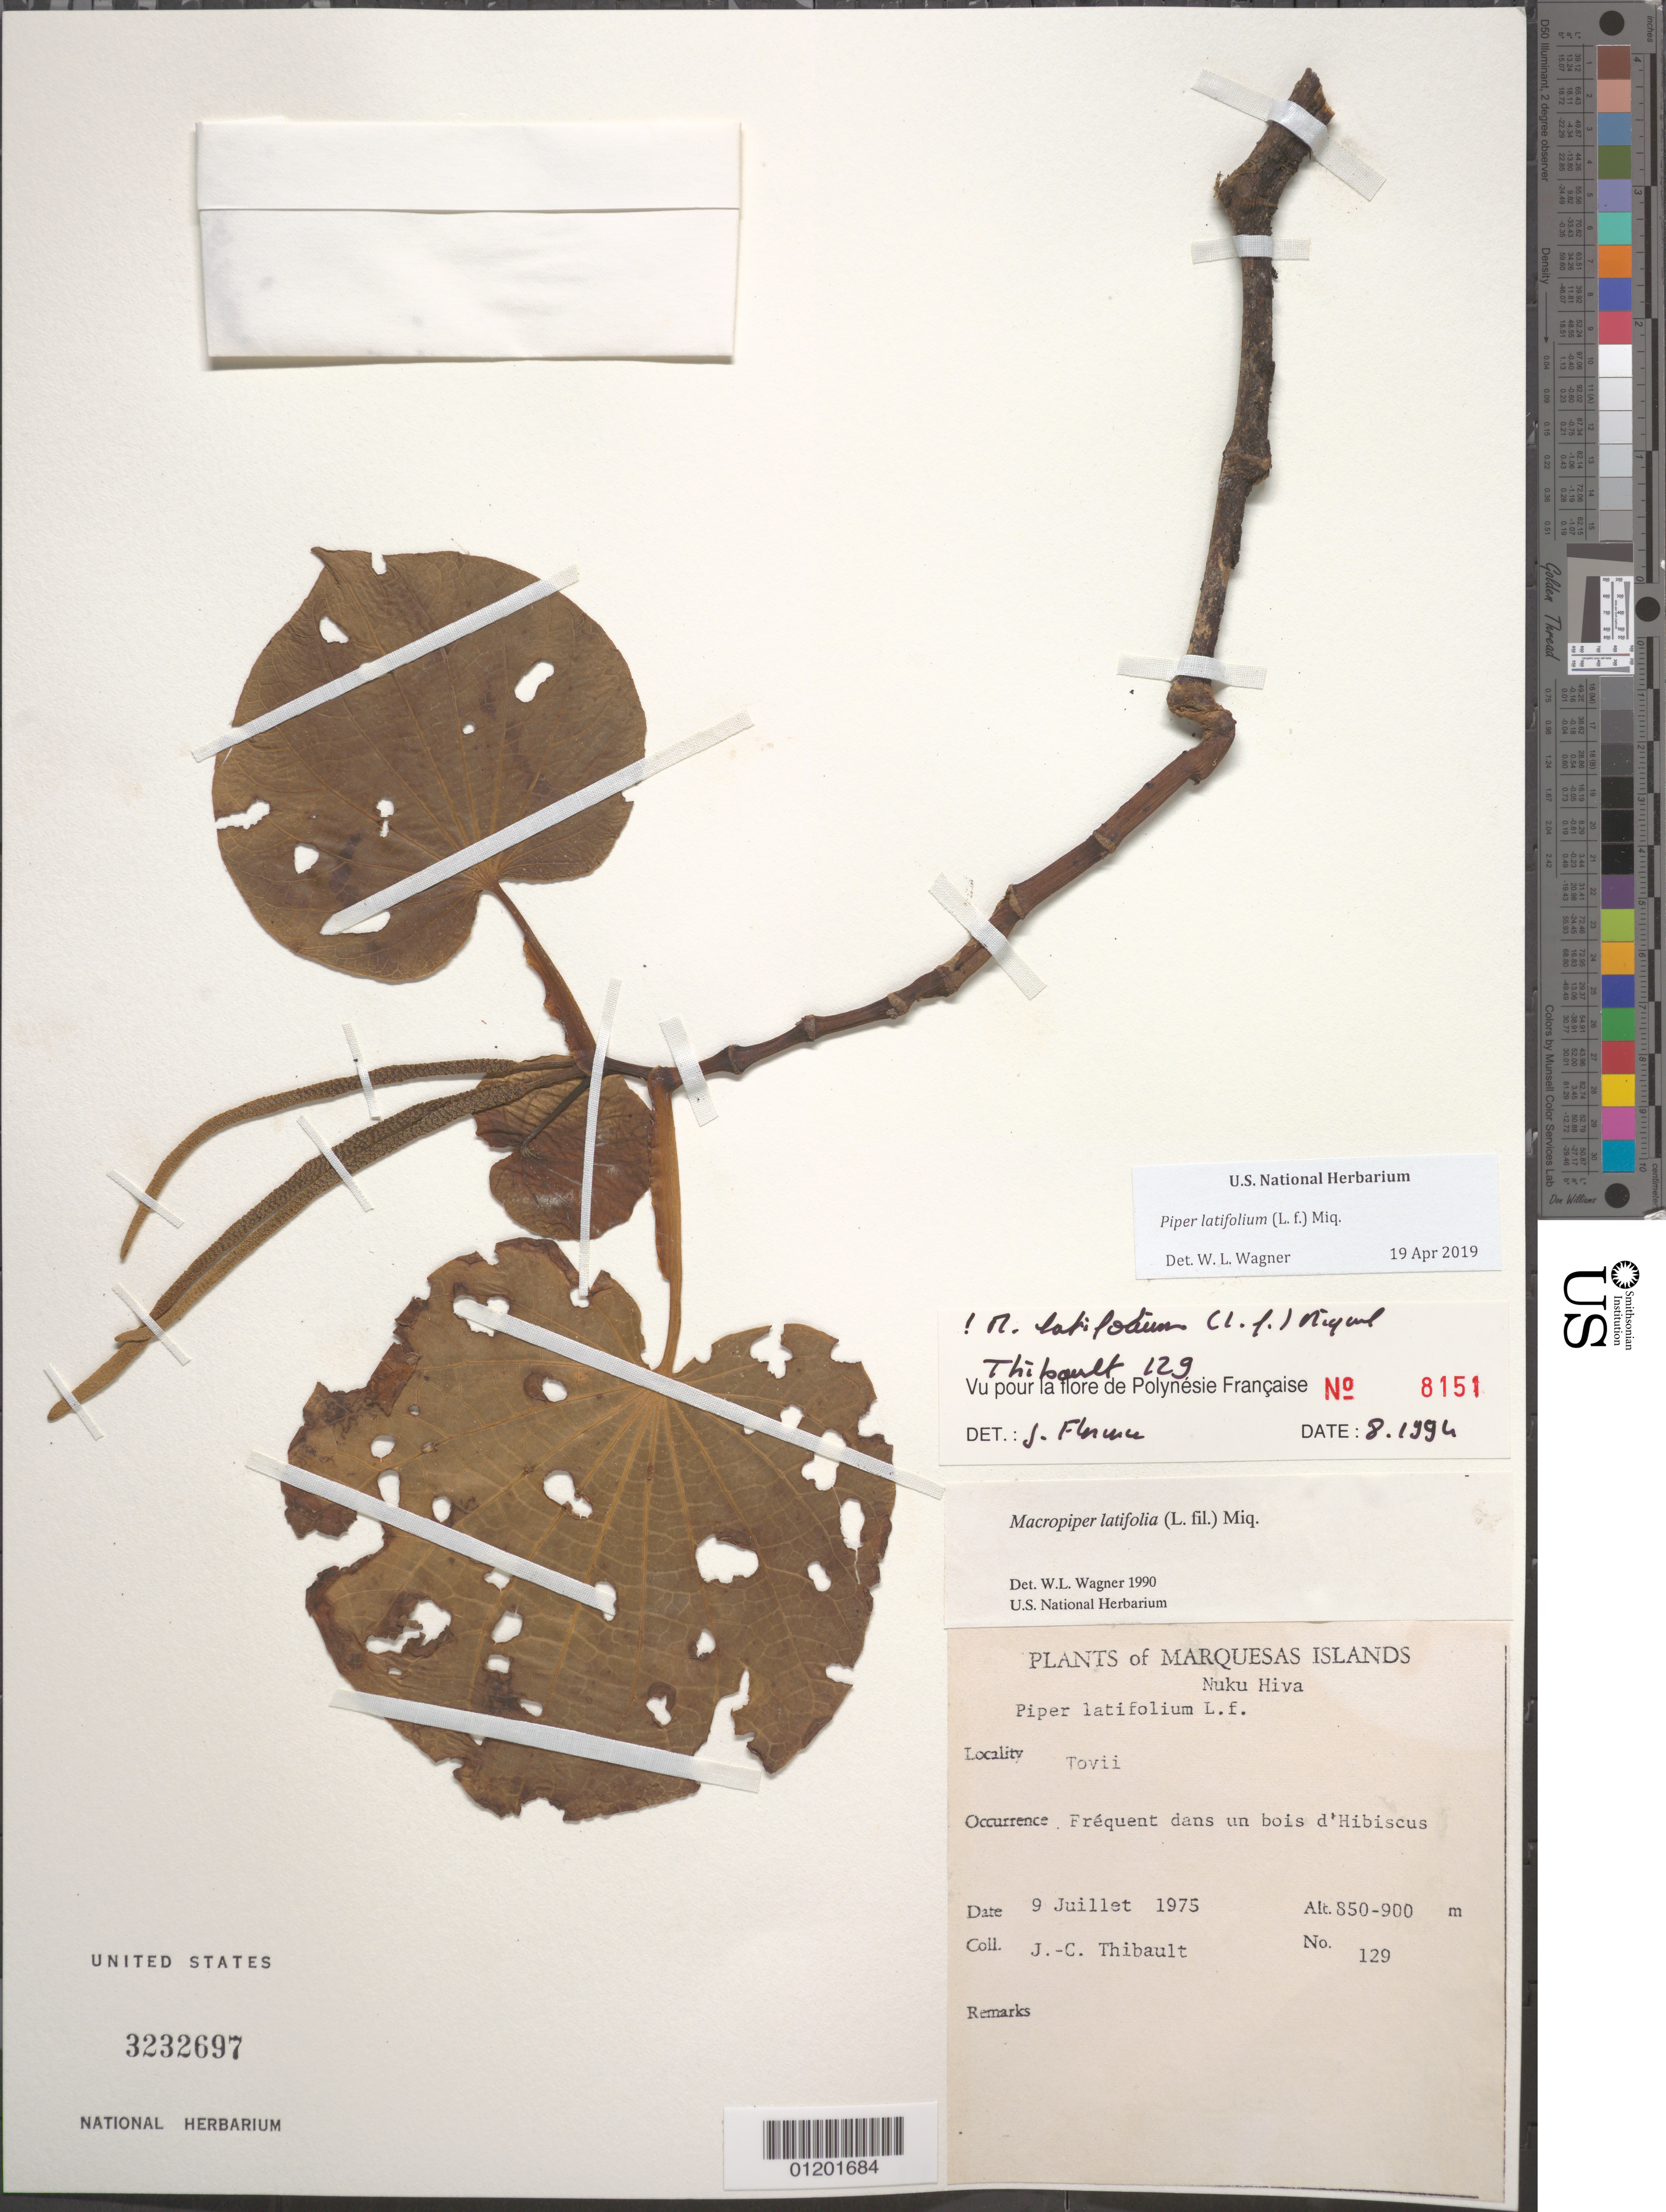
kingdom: Plantae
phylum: Tracheophyta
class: Magnoliopsida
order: Piperales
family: Piperaceae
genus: Piper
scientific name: Piper latifolium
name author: L. f.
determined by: Wagner, W. L., (BOT), Smithsonian Institution - National Museum of Natural History (UNITED STATES)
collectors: J. Thibault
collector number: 129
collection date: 1975-07-09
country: French Polynesia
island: Nuku Hiva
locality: Toovii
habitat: Fréquent dans un bois d'Hibiscus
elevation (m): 850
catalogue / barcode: US 3232697